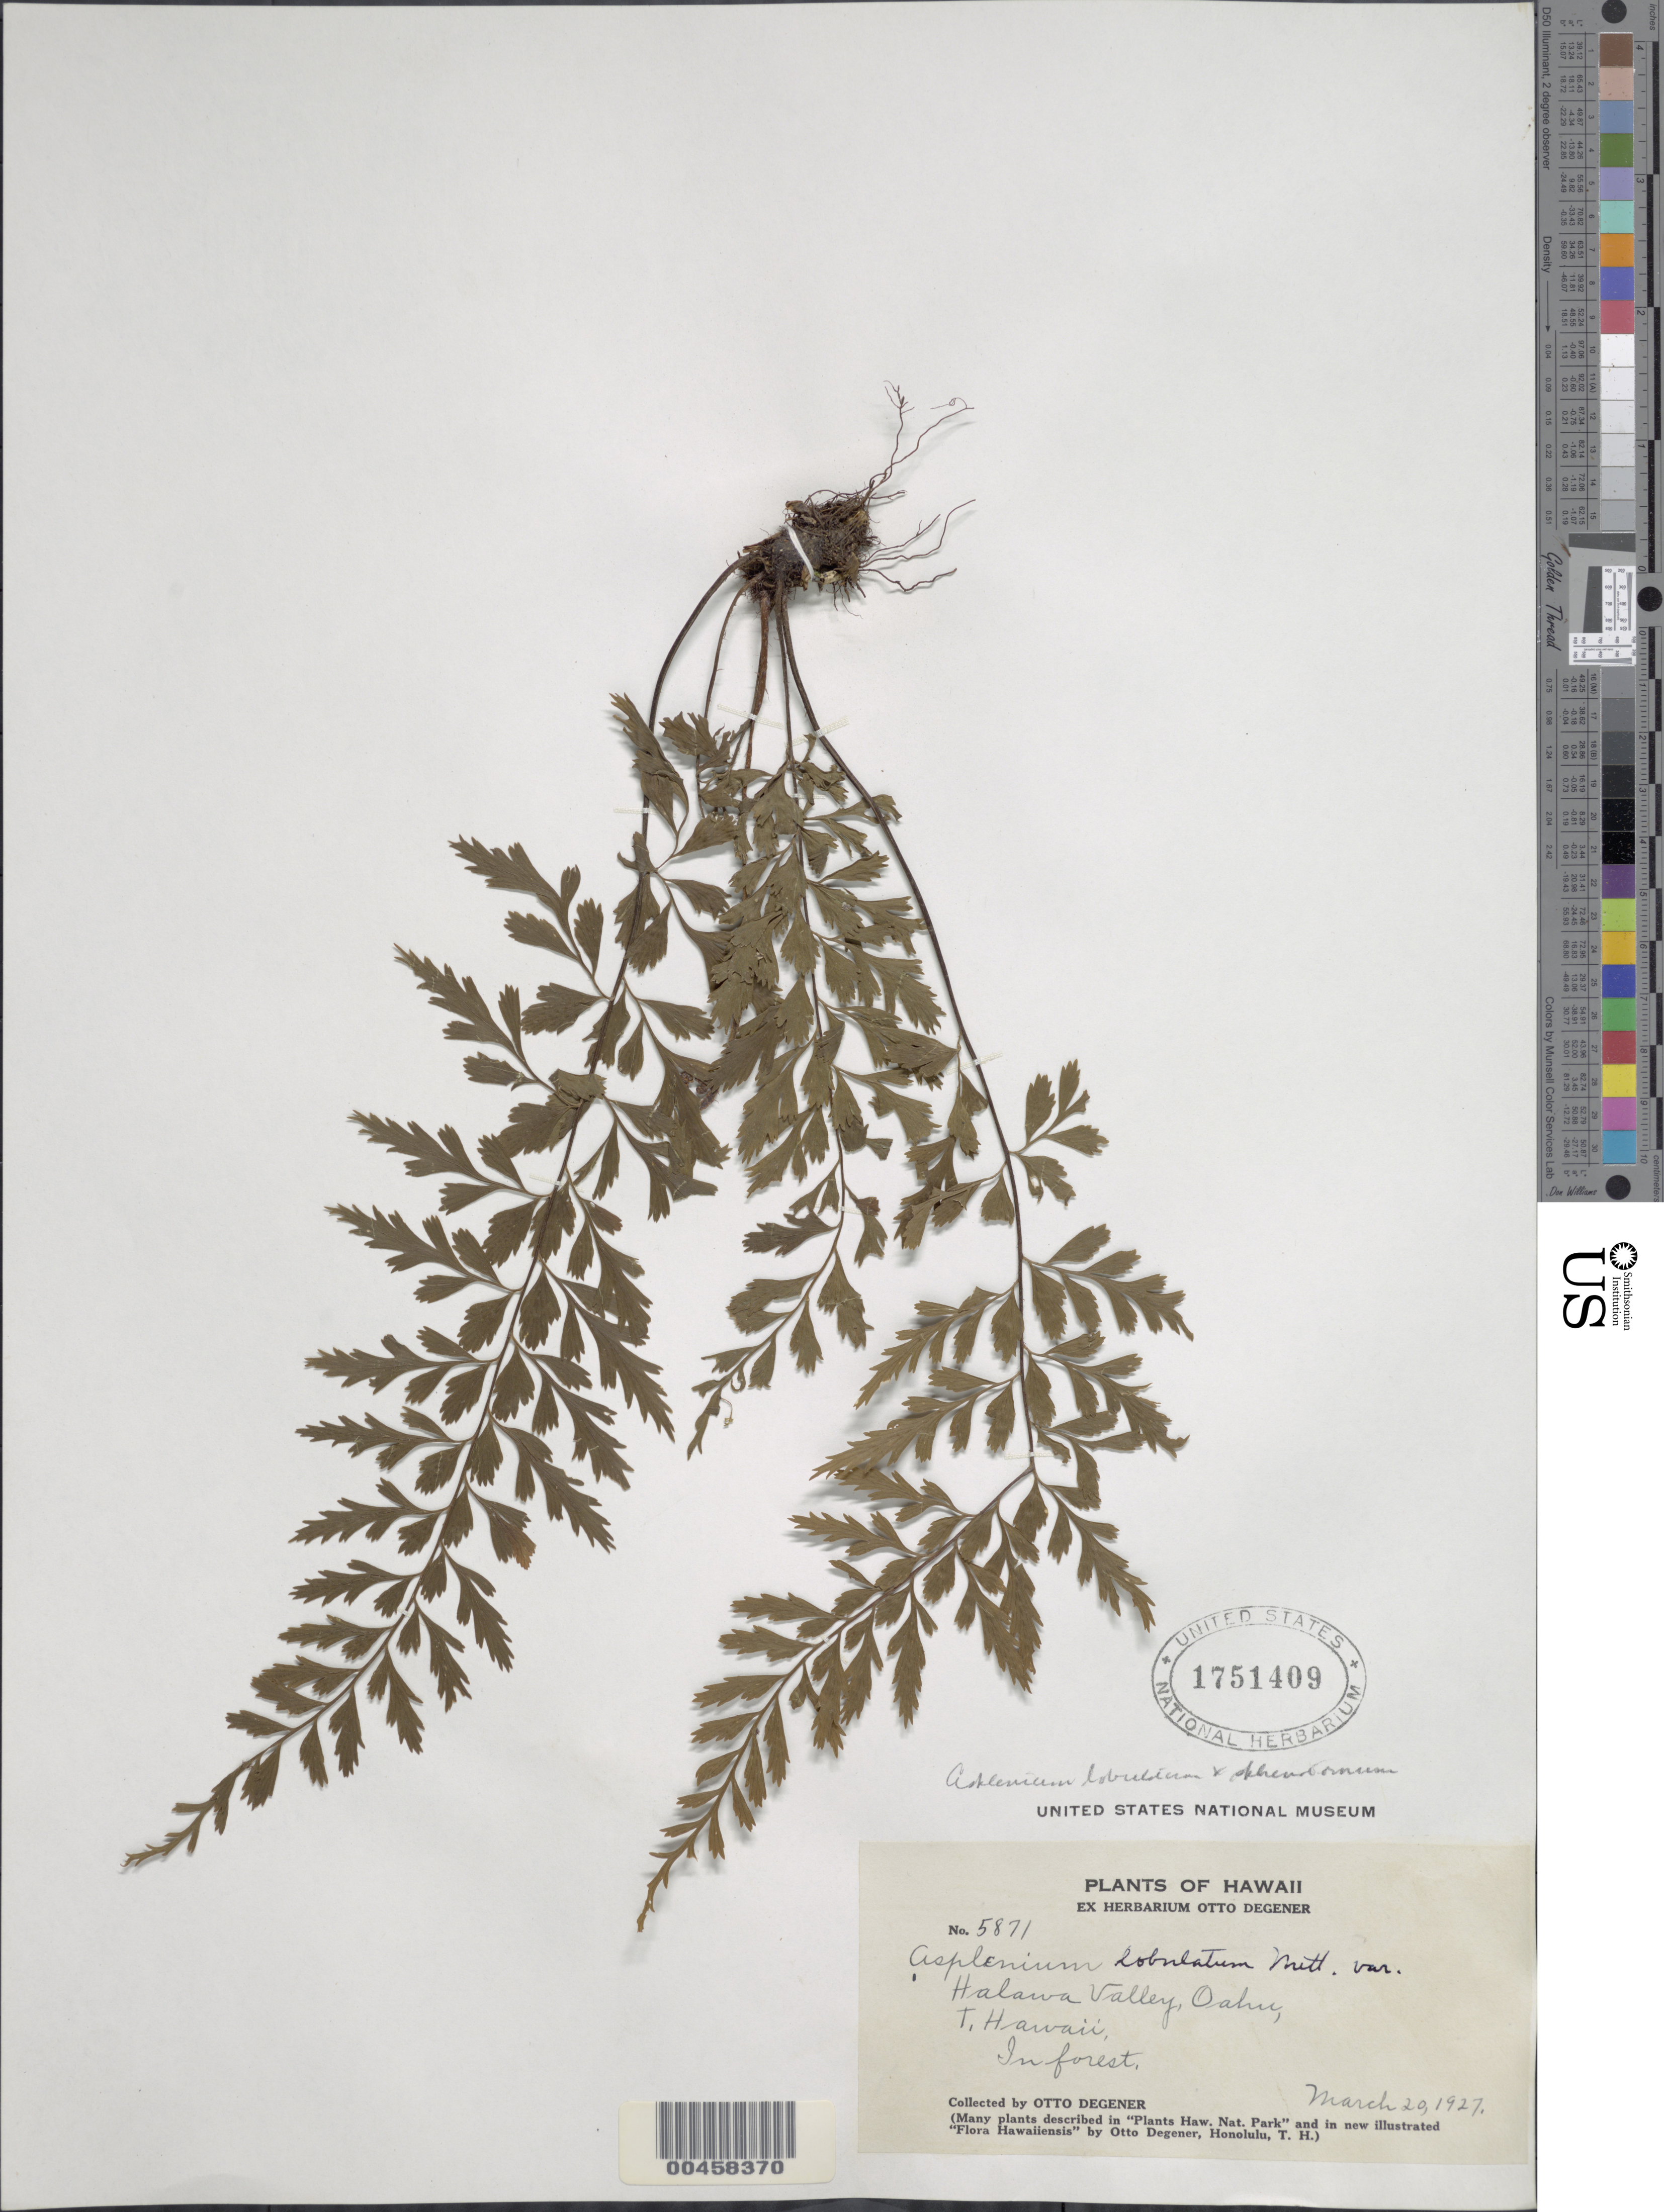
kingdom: Plantae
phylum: Tracheophyta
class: Polypodiopsida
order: Polypodiales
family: Aspleniaceae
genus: Asplenium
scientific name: Asplenium lobulatum x A. sphenotomum Hillebr.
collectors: O. Degener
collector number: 5871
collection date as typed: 20 Mar 1927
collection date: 1927-03-20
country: United States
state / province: Hawaii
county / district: Kauai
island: Kaua'i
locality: Halawa Valley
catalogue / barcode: US 1751409